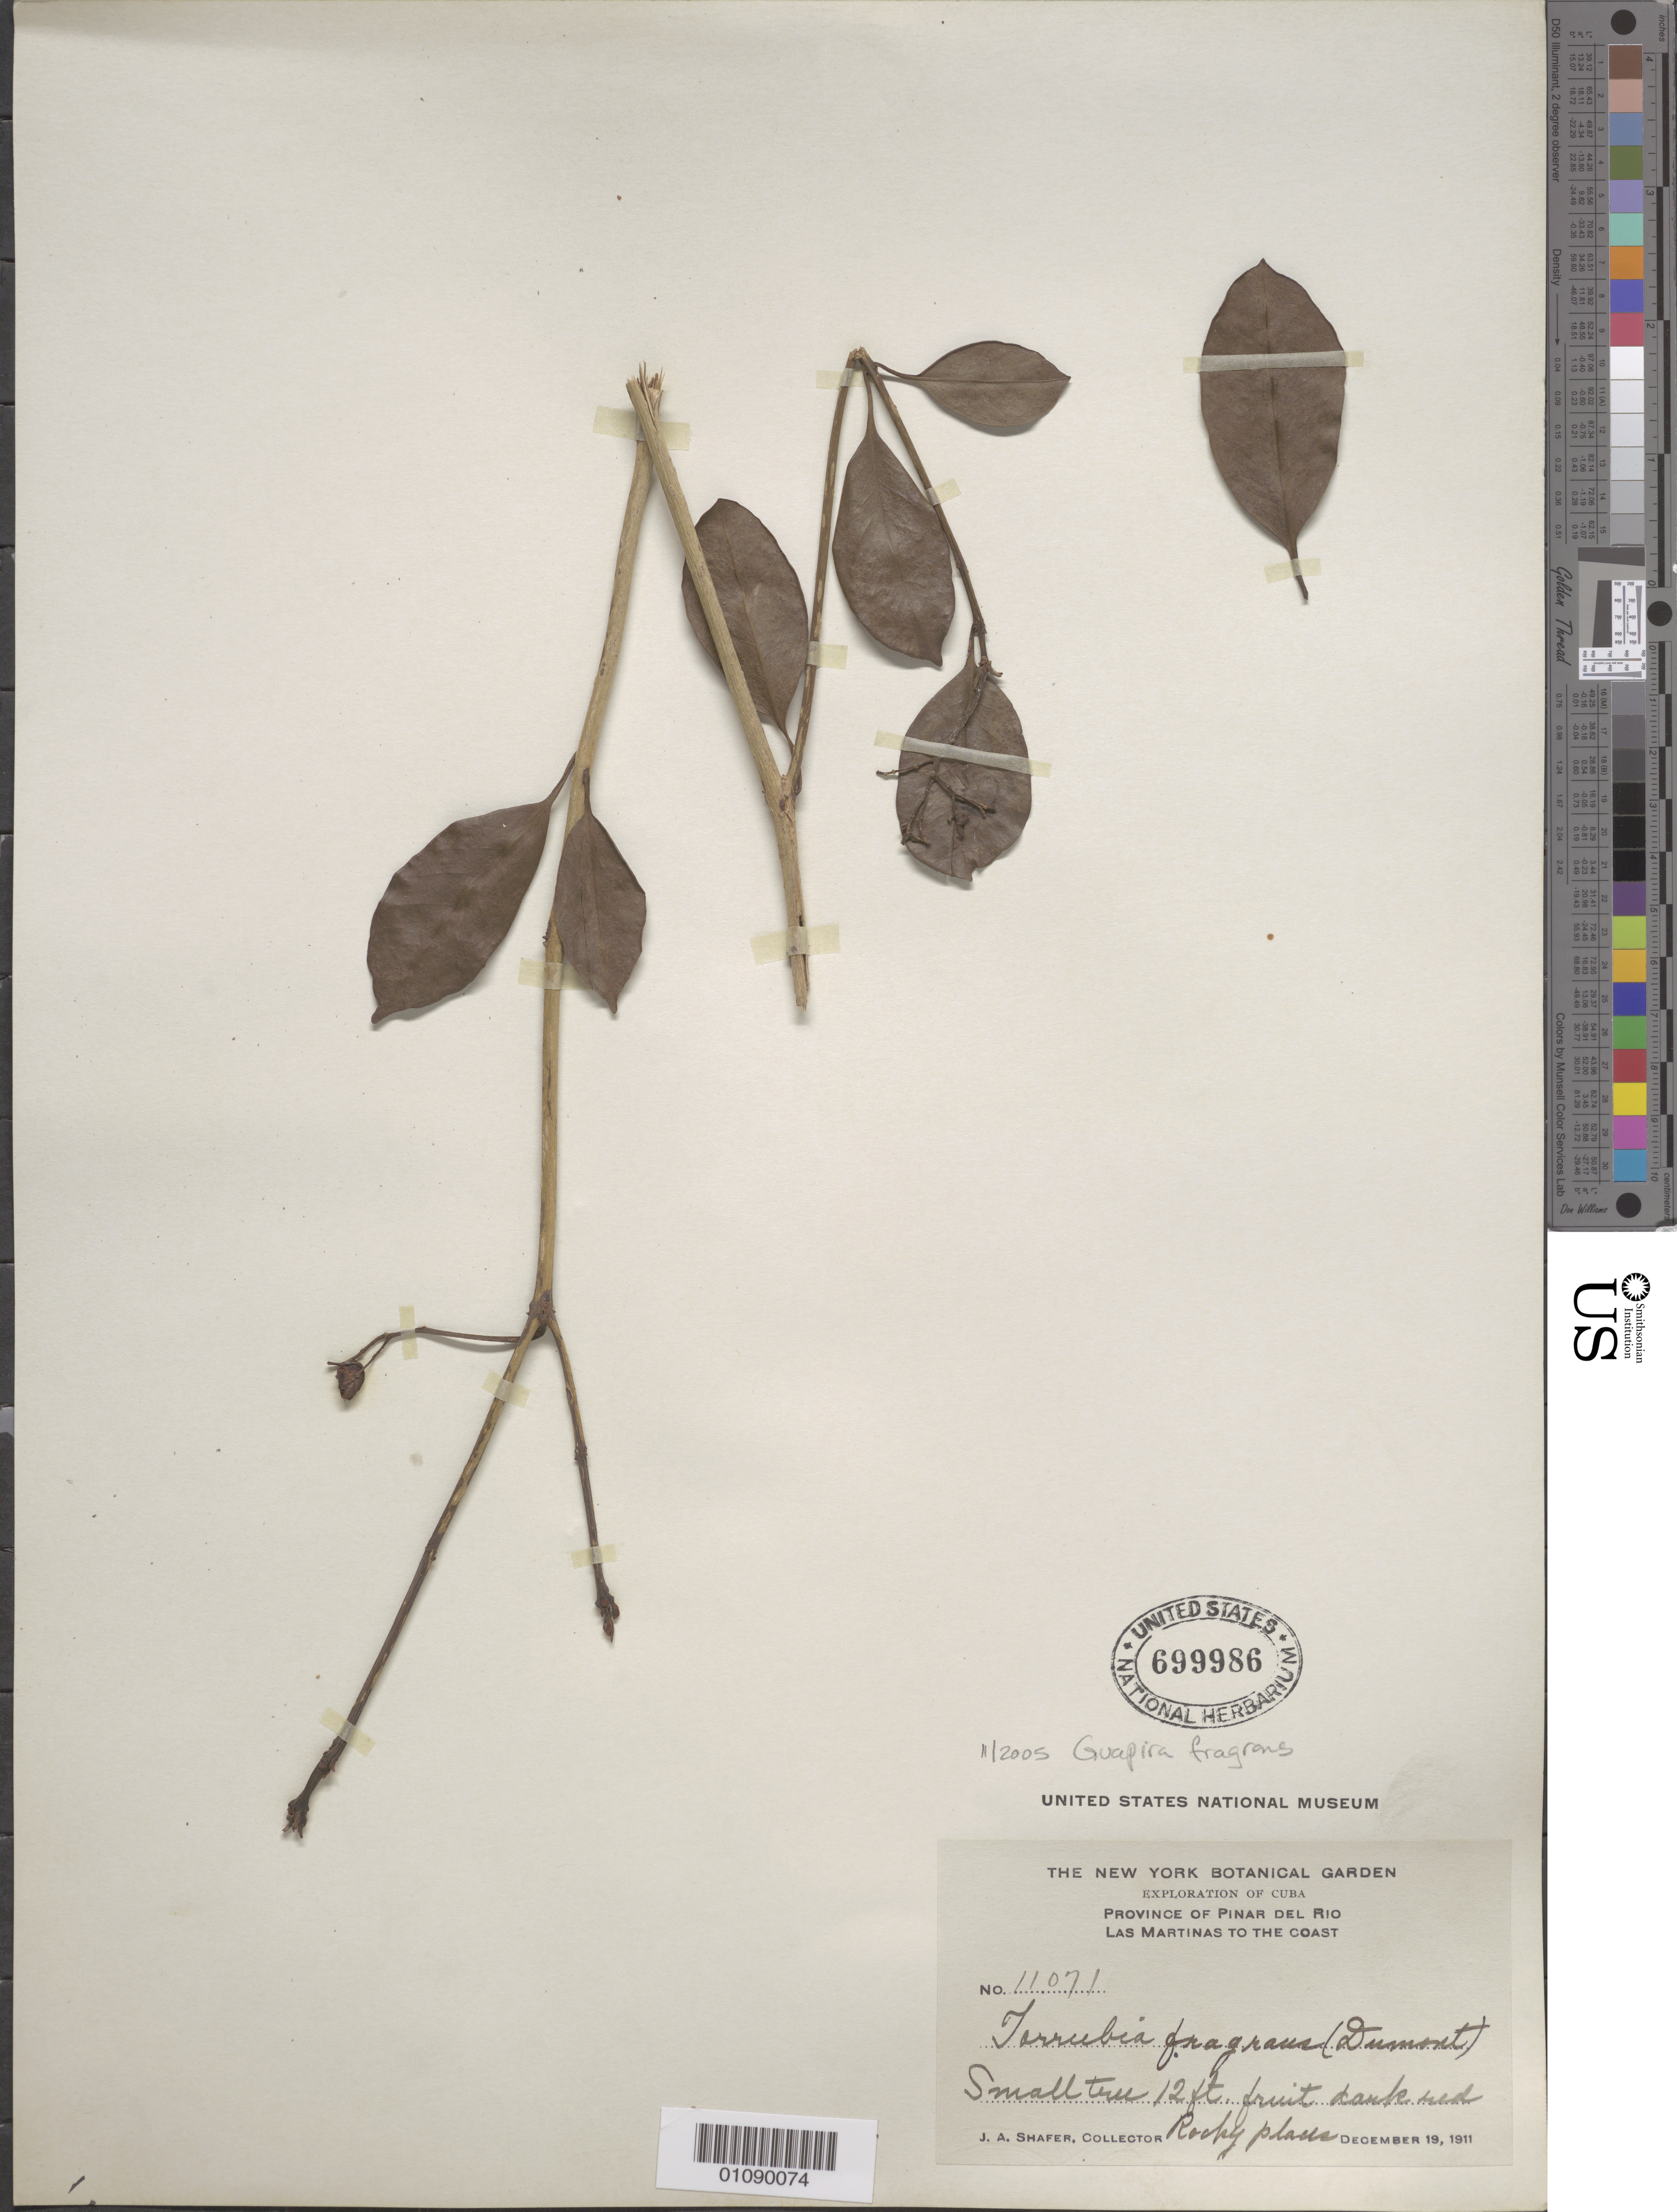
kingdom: Plantae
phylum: Tracheophyta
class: Magnoliopsida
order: Caryophyllales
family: Nyctaginaceae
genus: Guapira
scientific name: Guapira fragrans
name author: (Dum. Cours.) Little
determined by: Strong, Mark T., (BOT), Smithsonian Institution - National Museum of Natural History (UNITED STATES)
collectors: J. A. Shafer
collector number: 11071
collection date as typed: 19 Dec 1911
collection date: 1911-12-19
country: Cuba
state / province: Pinar del Rio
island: Cuba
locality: Las Martinas to the coast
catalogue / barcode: US 699986